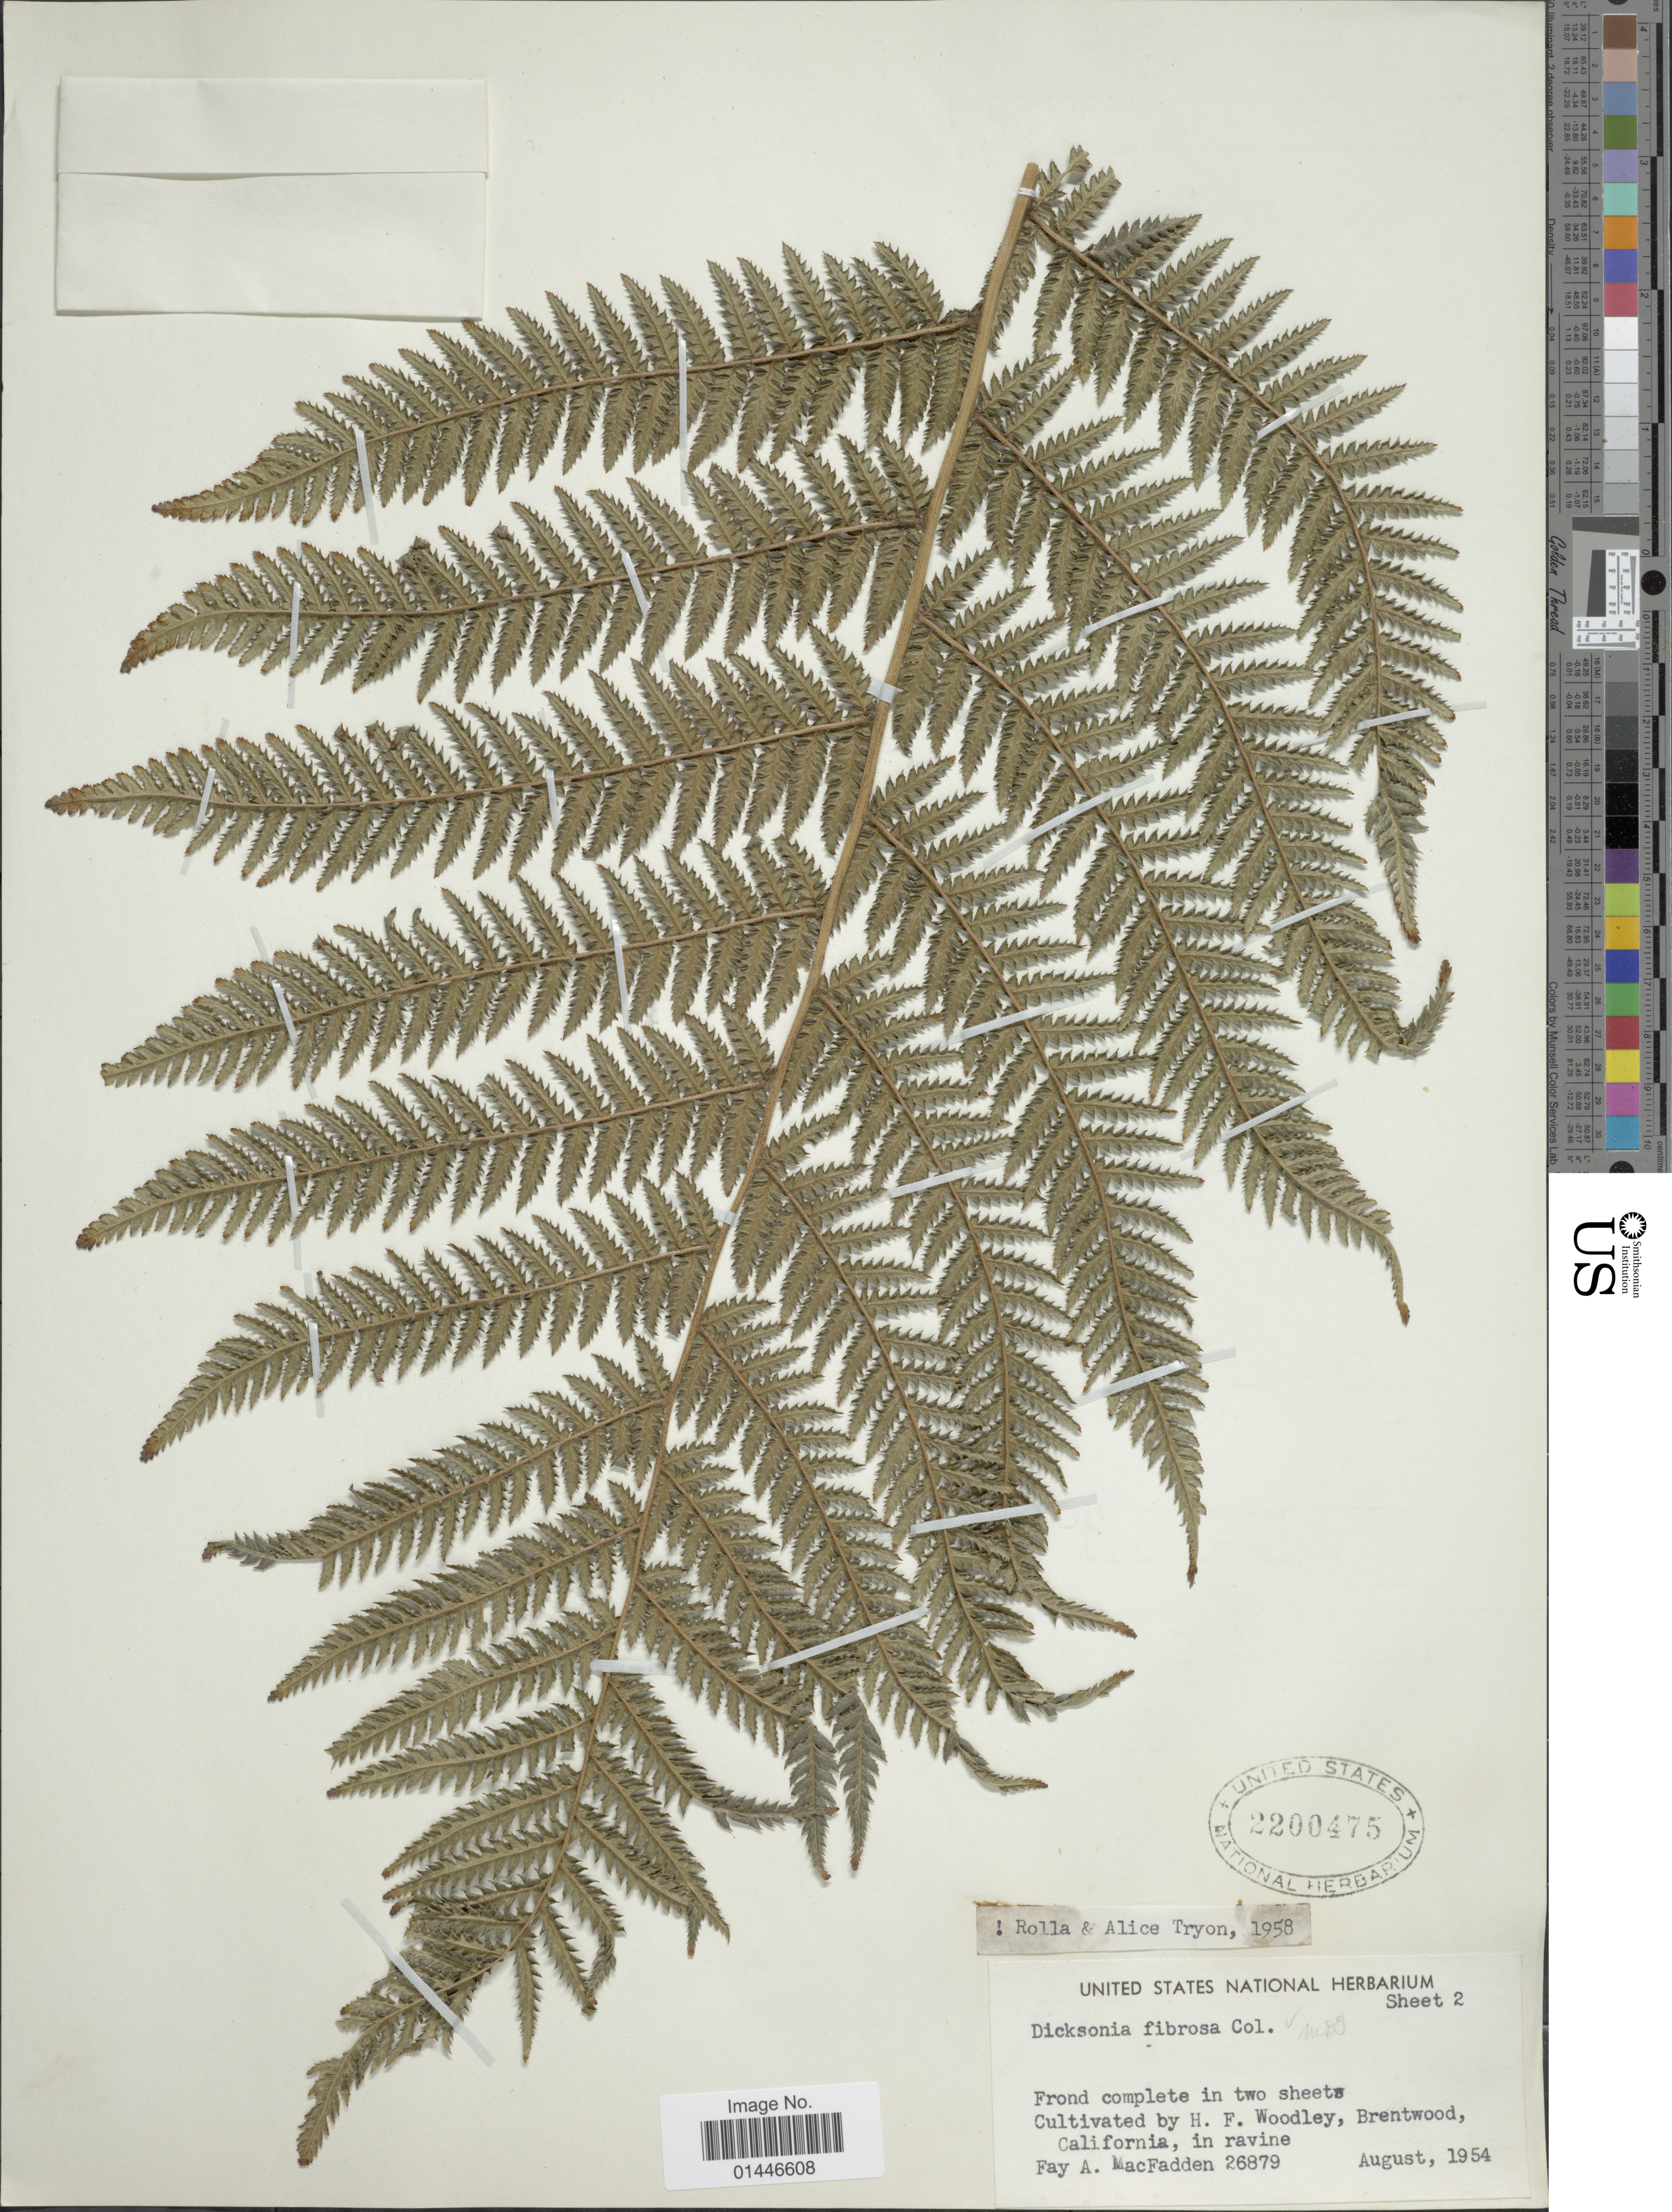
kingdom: Plantae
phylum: Tracheophyta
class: Polypodiopsida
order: Cyatheales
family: Dicksoniaceae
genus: Dicksonia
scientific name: Dicksonia antarctica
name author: Labill.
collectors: F. MacFadden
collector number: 26879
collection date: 1954-08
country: United States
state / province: California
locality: H.F. Woodley, Brentwood,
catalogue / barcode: US 2200475